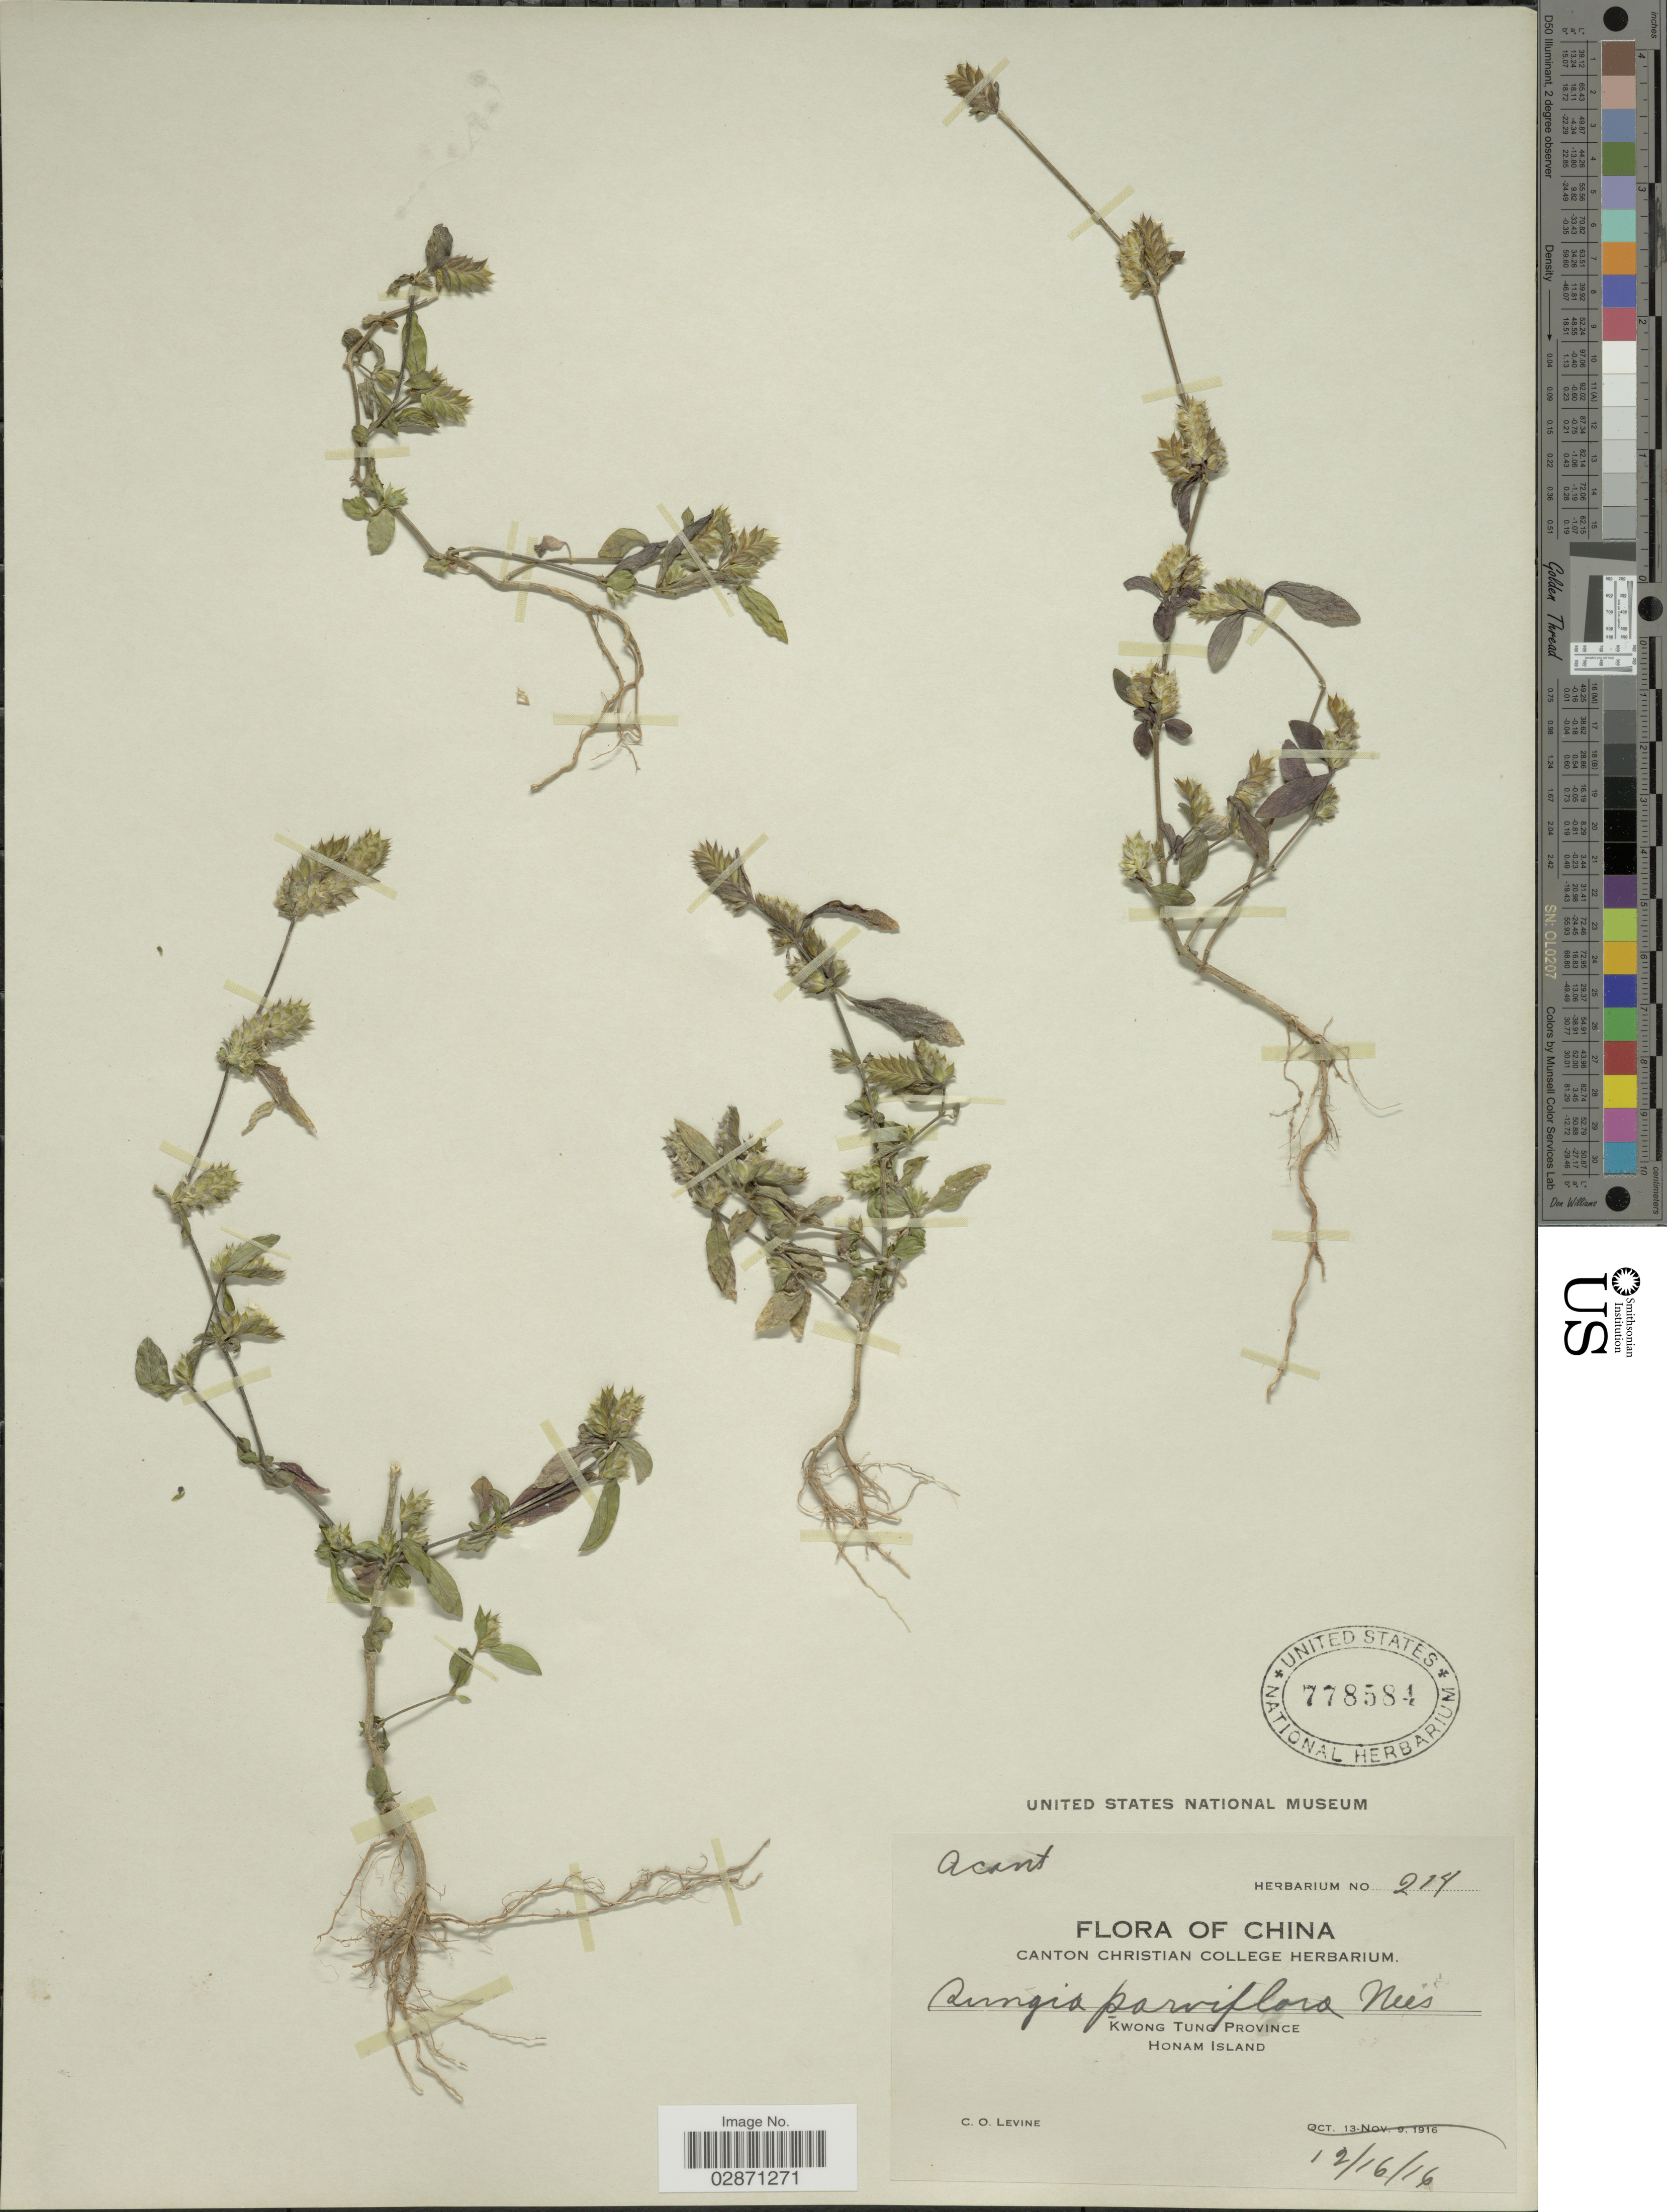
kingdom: Plantae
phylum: Tracheophyta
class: Magnoliopsida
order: Lamiales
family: Acanthaceae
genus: Rungia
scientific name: Rungia parviflora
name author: Nees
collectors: C. O. Levine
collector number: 214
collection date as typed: Transcribed d/m/y: 16/12/16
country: China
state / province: Guangdong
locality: Kwong Tung Province. Honam Island.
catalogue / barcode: US 778584